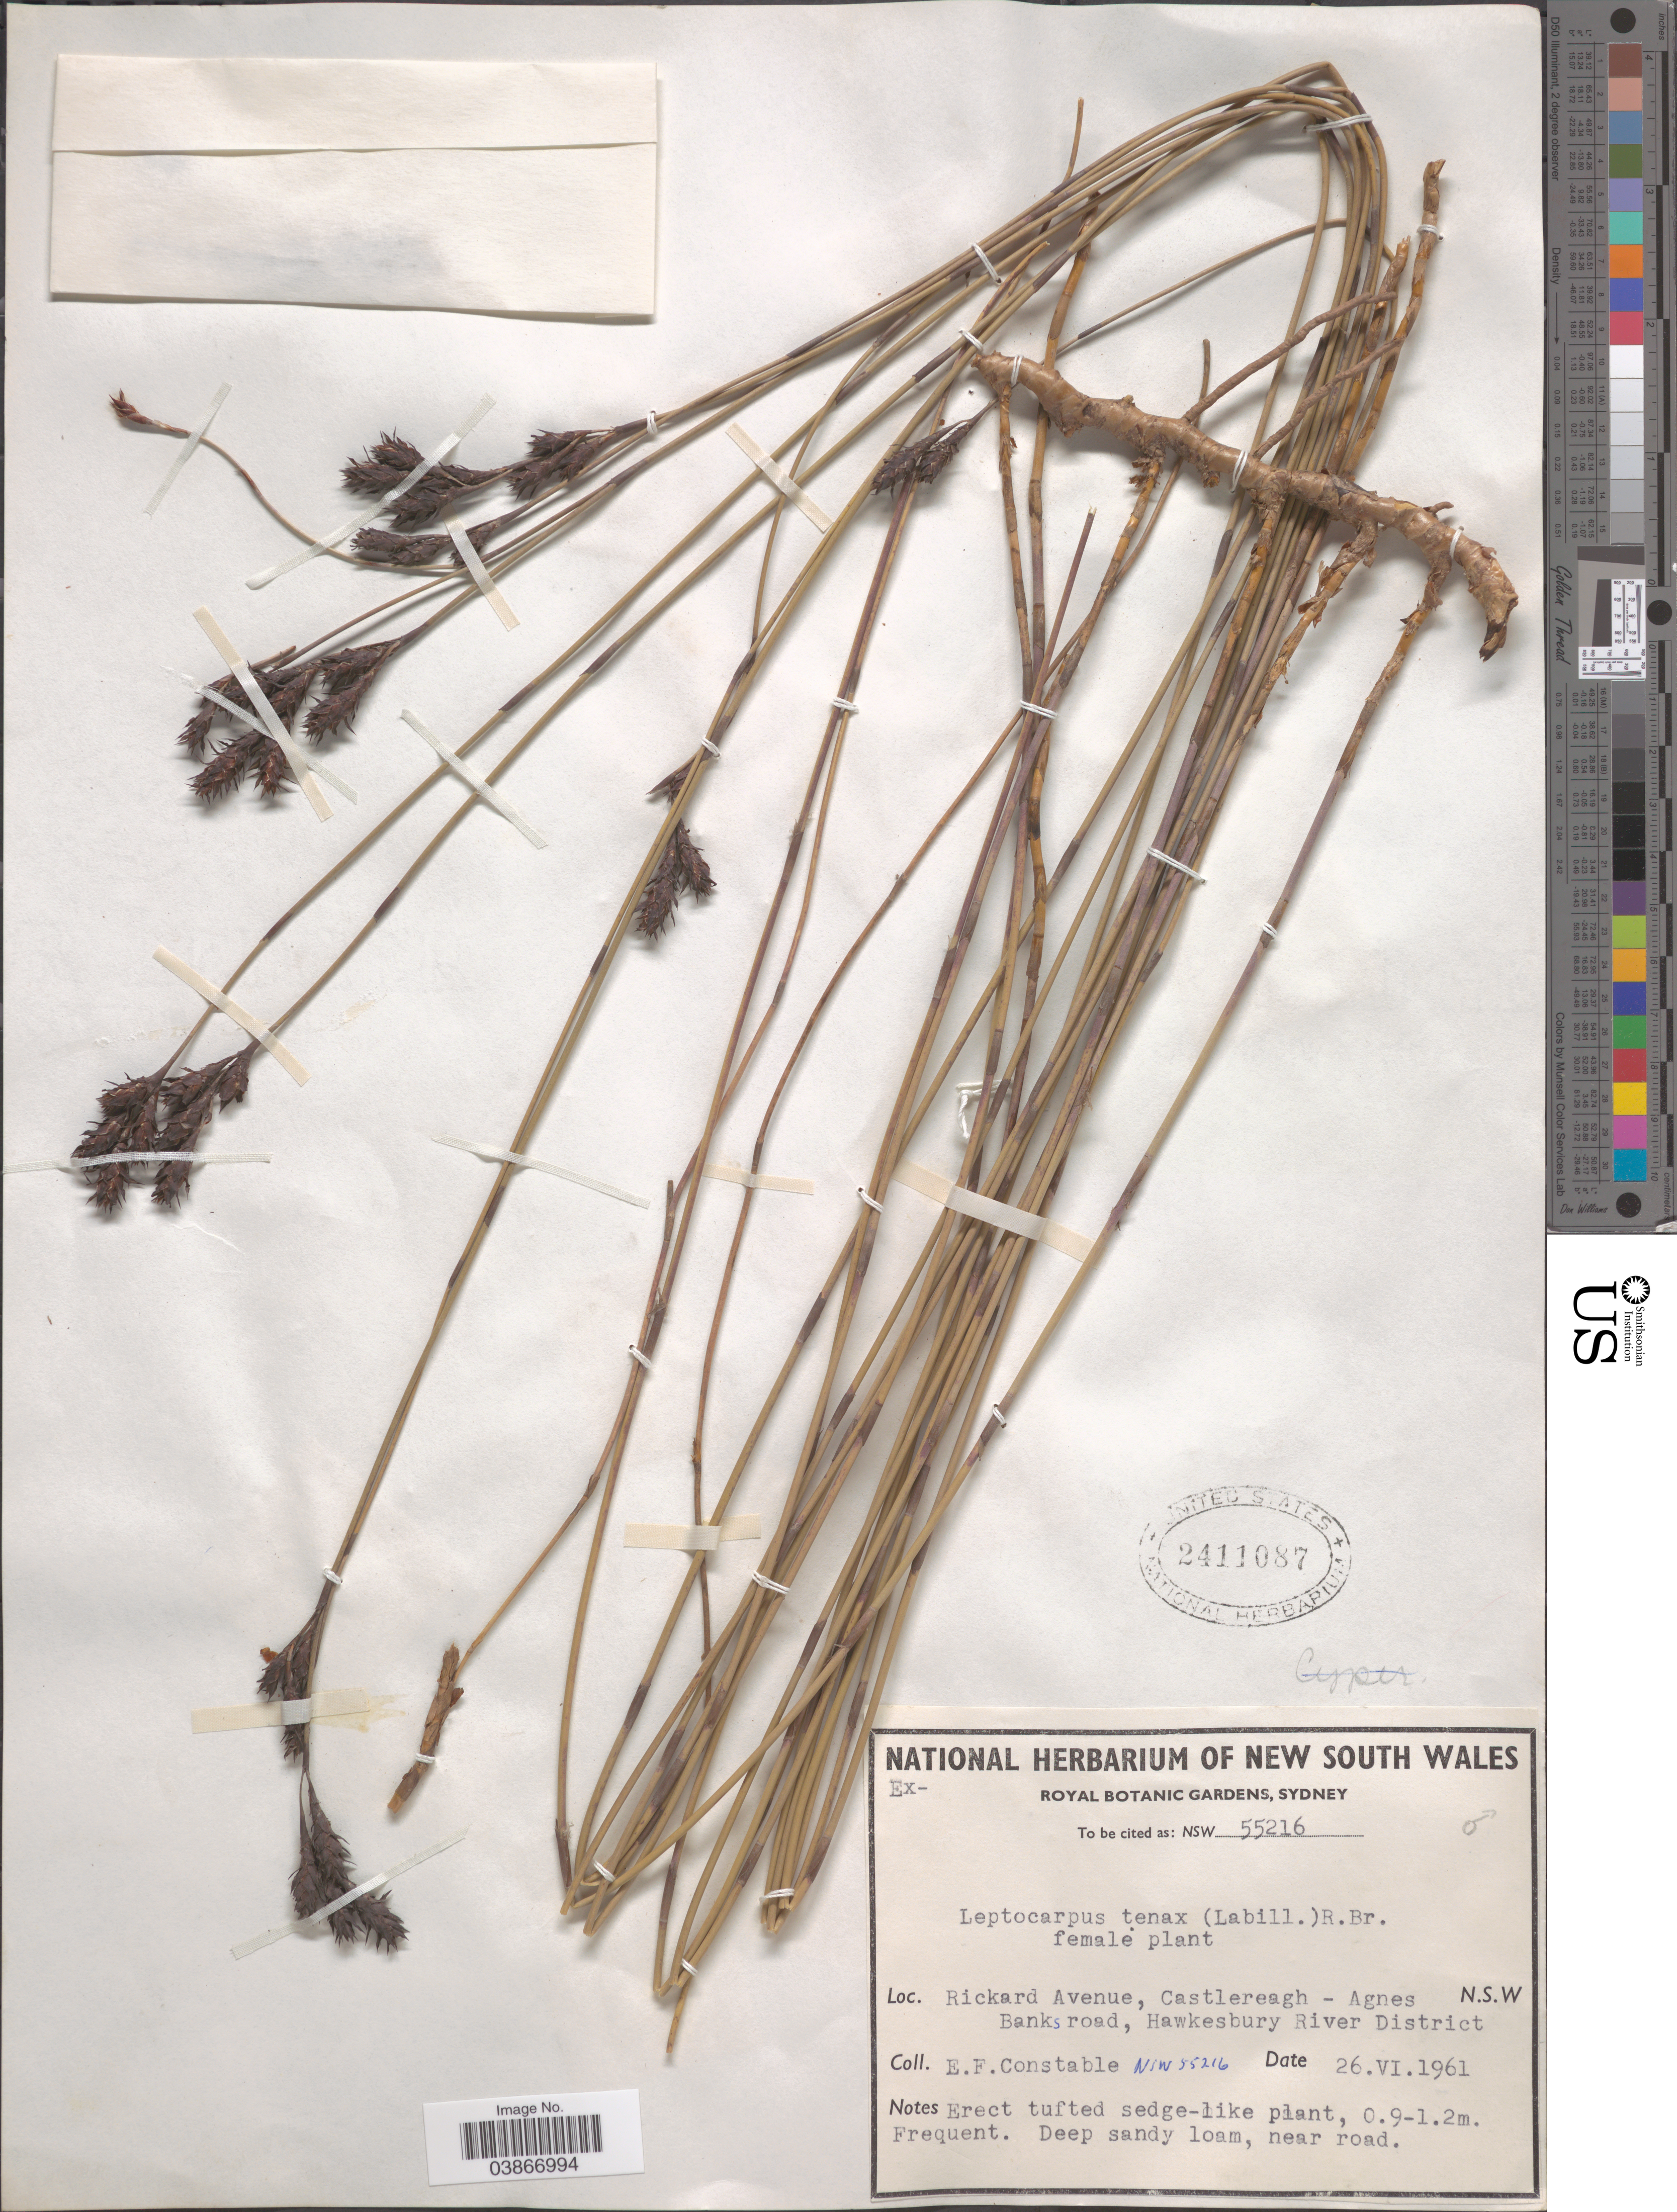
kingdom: Plantae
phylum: Tracheophyta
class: Liliopsida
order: Poales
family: Restionaceae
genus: Leptocarpus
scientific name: Leptocarpus tenax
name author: (Labill.) R. Br.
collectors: E. F. Constable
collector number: NSW55216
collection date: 1961-06-26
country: Australia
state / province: New South Wales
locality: Rickard Avenue, Castlereagh- Agnes Banks road, Hawkesbury River District.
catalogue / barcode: US 2411087